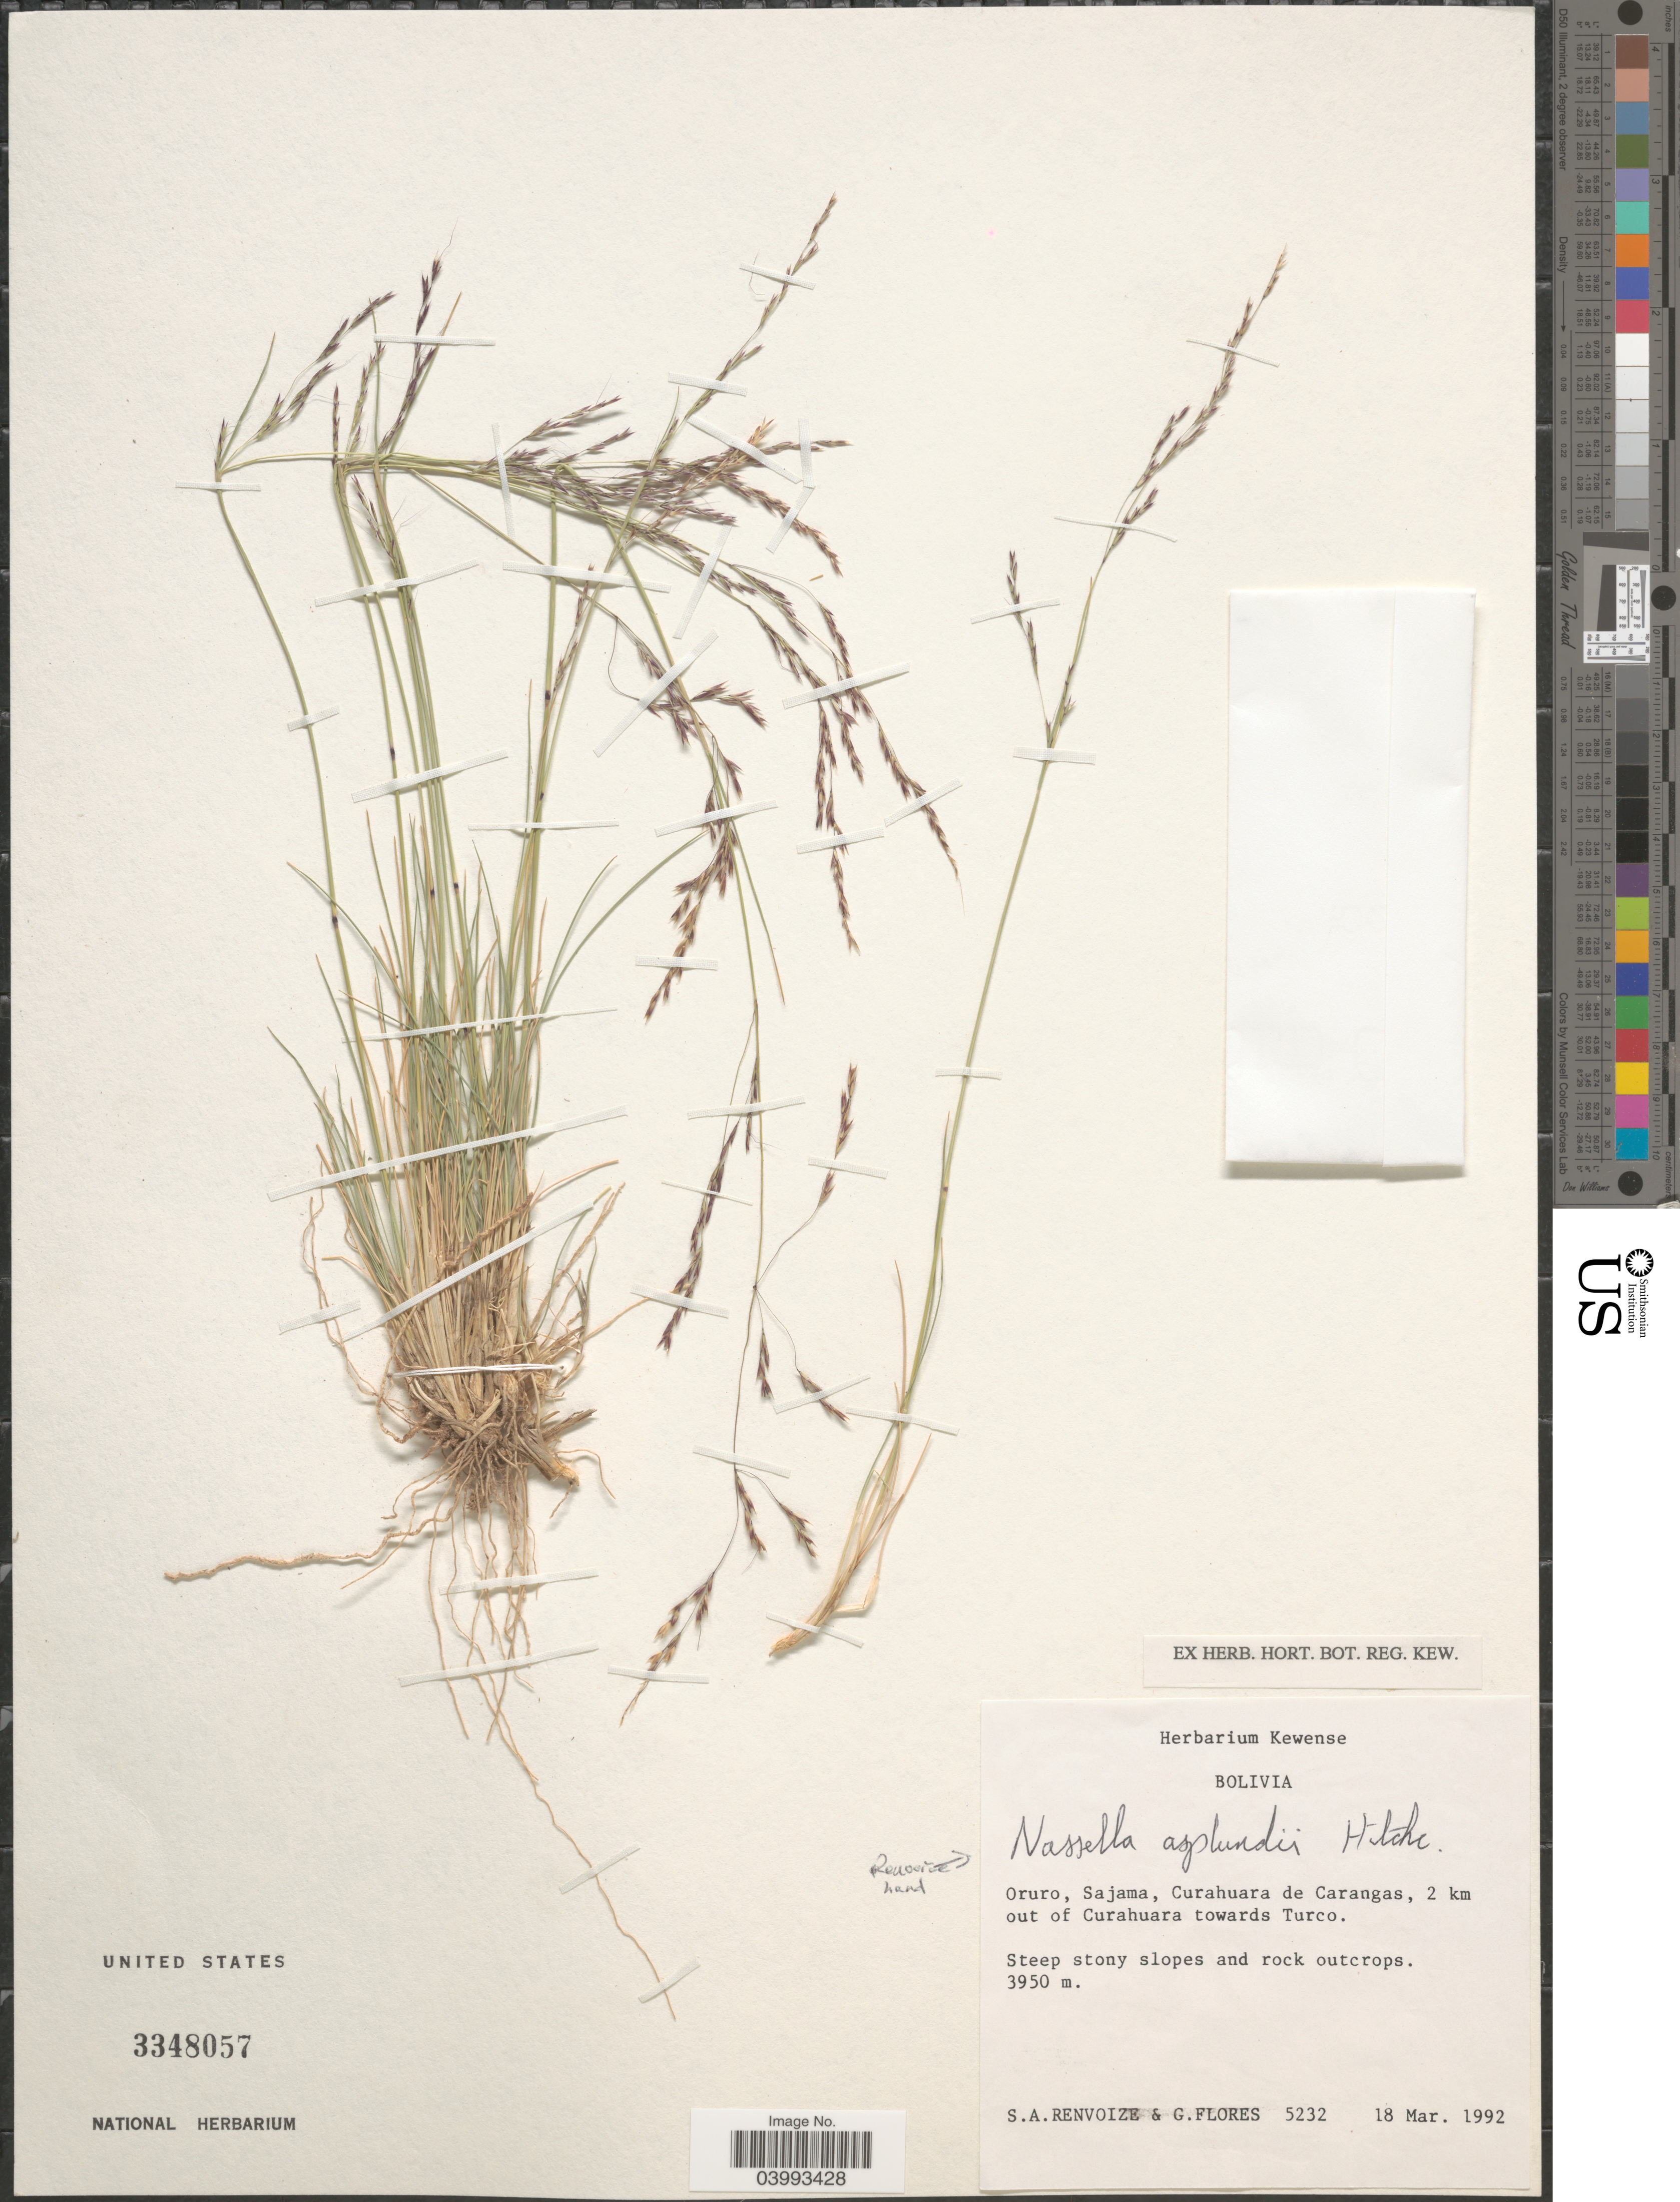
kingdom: Plantae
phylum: Tracheophyta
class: Liliopsida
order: Poales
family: Poaceae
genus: Nassella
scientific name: Nassella asplundii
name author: Hitchc.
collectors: S. A. Renvoize & G. Flores F.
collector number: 5232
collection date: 1992-03-18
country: Bolivia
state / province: Oruro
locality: Sajama, Curahuara de Carangas, 2 km out of Curahuara towards Turco.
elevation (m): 3950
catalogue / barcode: US 3348057